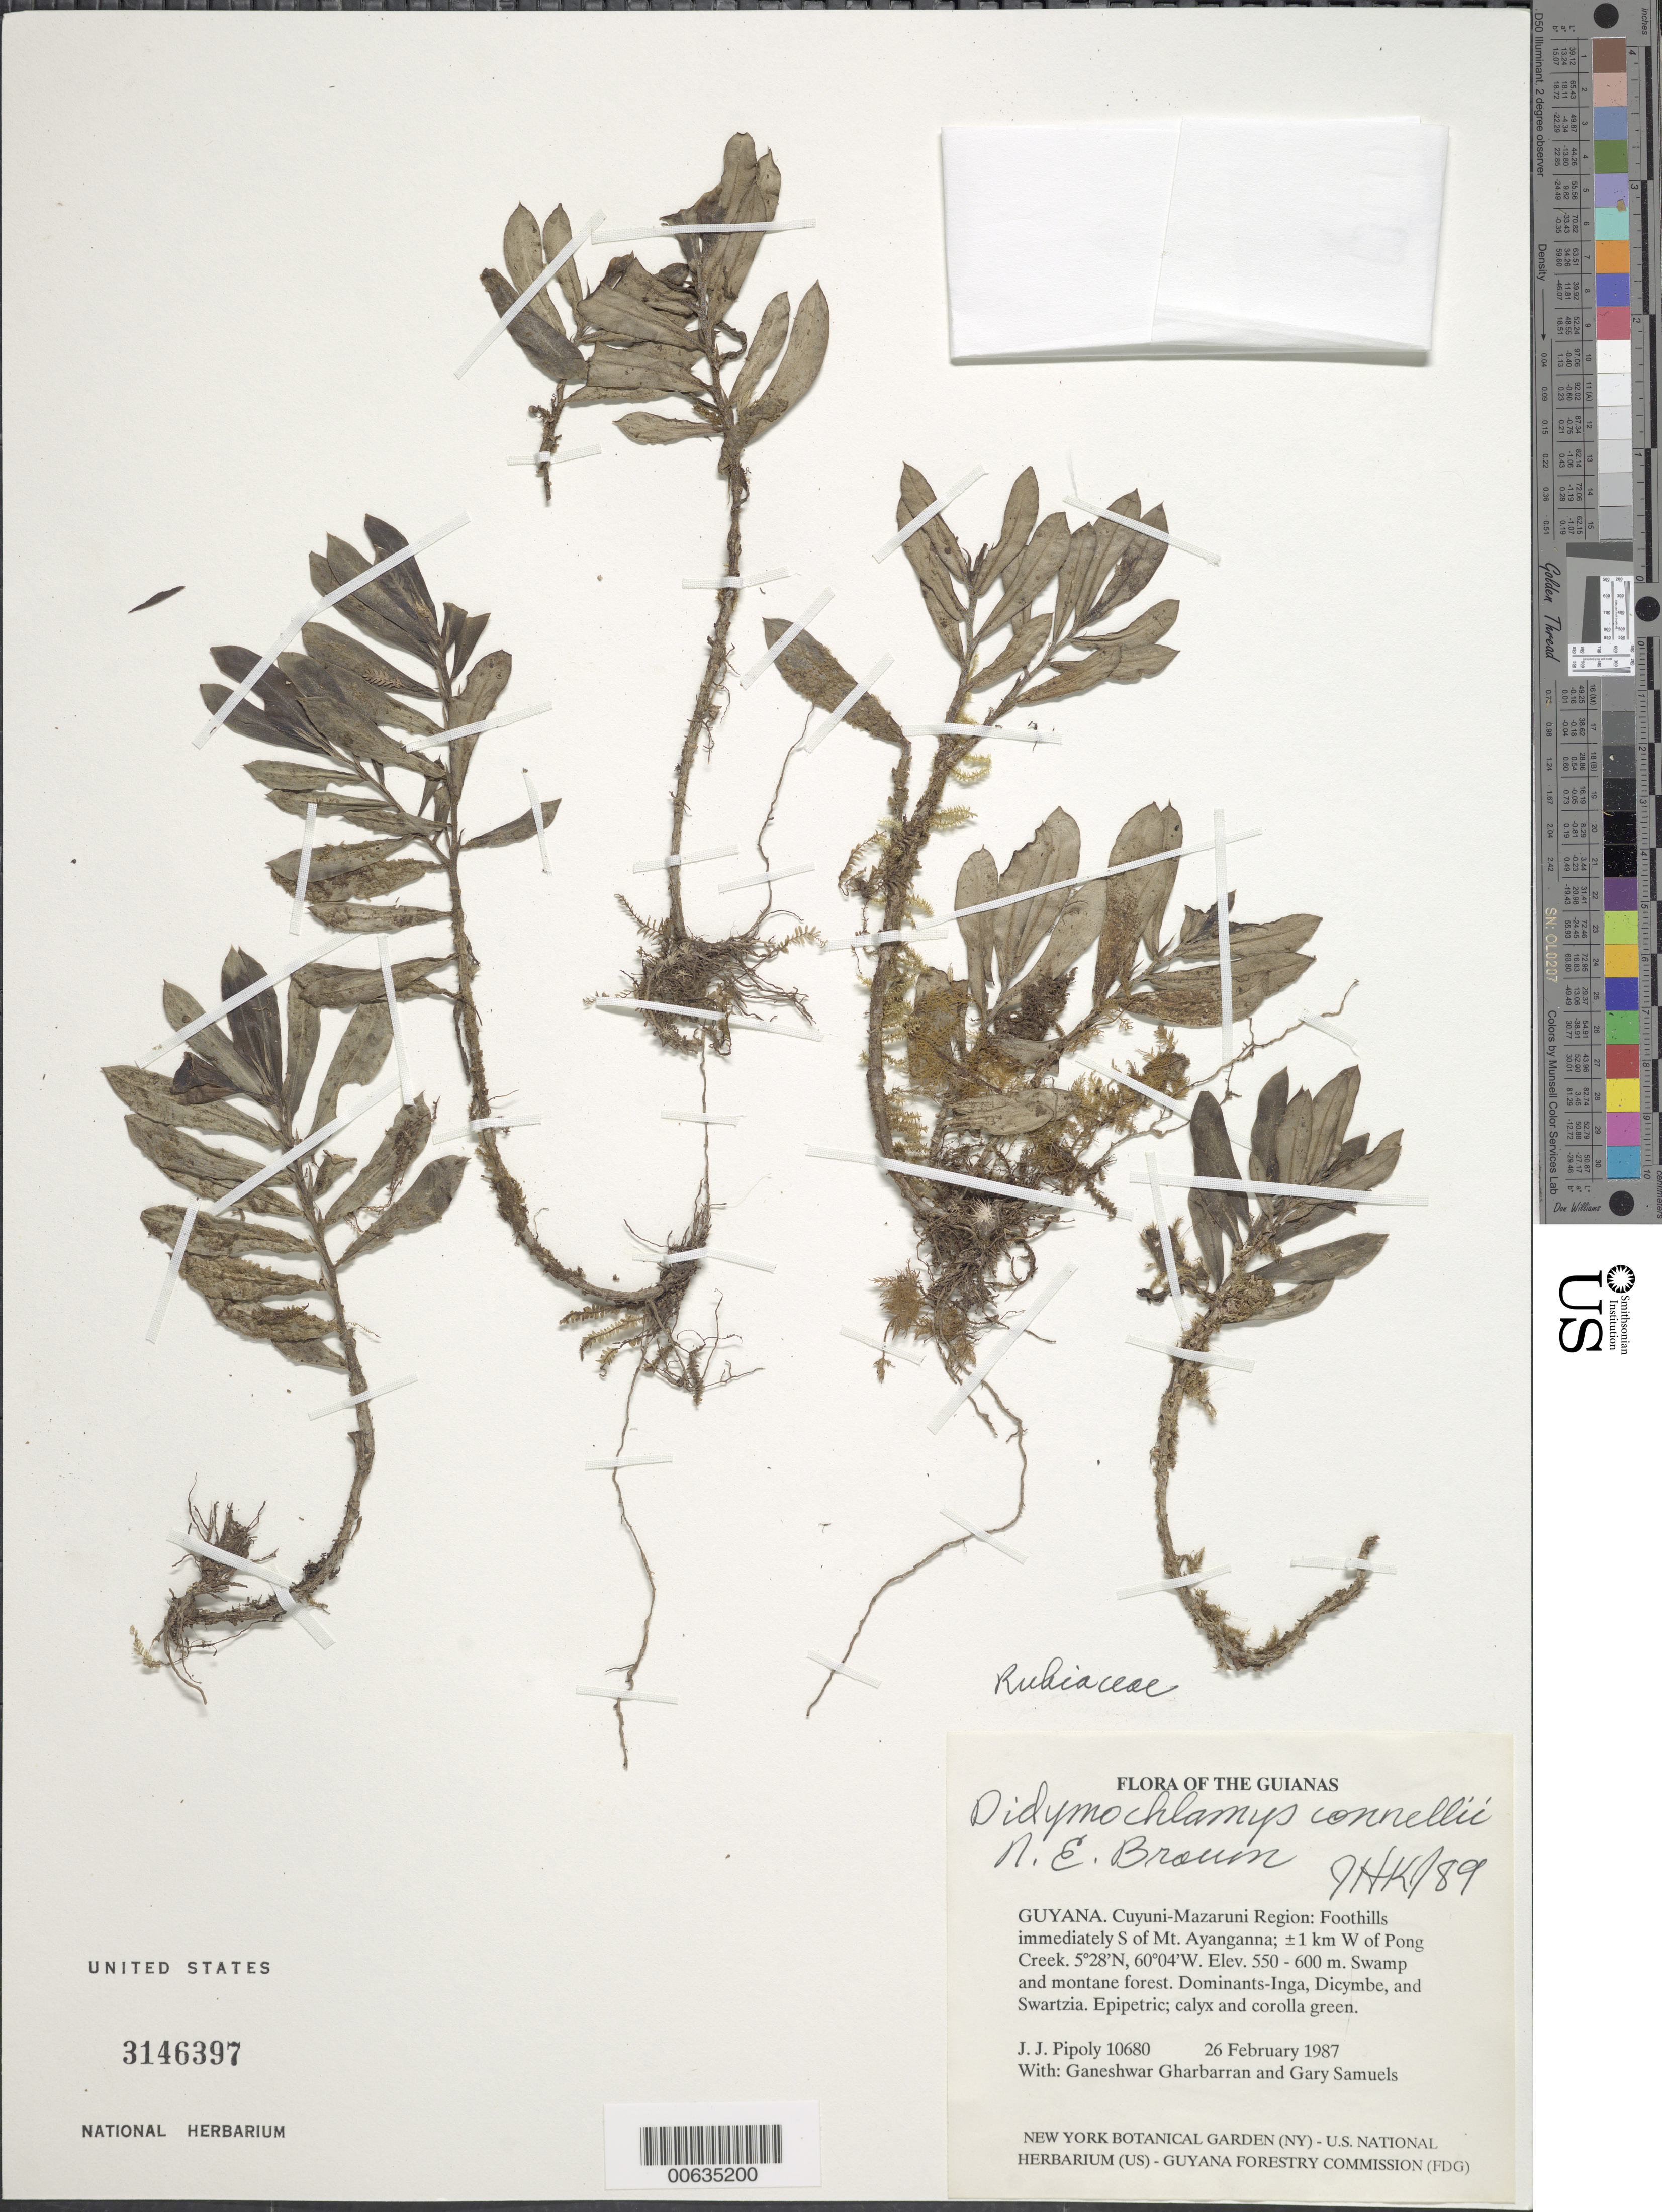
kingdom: Plantae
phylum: Tracheophyta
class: Magnoliopsida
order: Gentianales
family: Rubiaceae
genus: Didymochlamys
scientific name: Didymochlamys connellii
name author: N.E. Br.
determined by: Kirkbride, J. H.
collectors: J. J. Pipoly, G. Gharbarran & G. Samuels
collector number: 10680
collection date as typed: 26 February 1987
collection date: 1987-02-26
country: Guyana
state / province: Cuyuni-Mazaruni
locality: Foothills immediately S of Mt. Ayanganna; ±1 km W of Pong Creek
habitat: Swamp and montane forest. Dominants: Inga, Dicymbe, and Swartzia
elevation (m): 550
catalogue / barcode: US 3146397